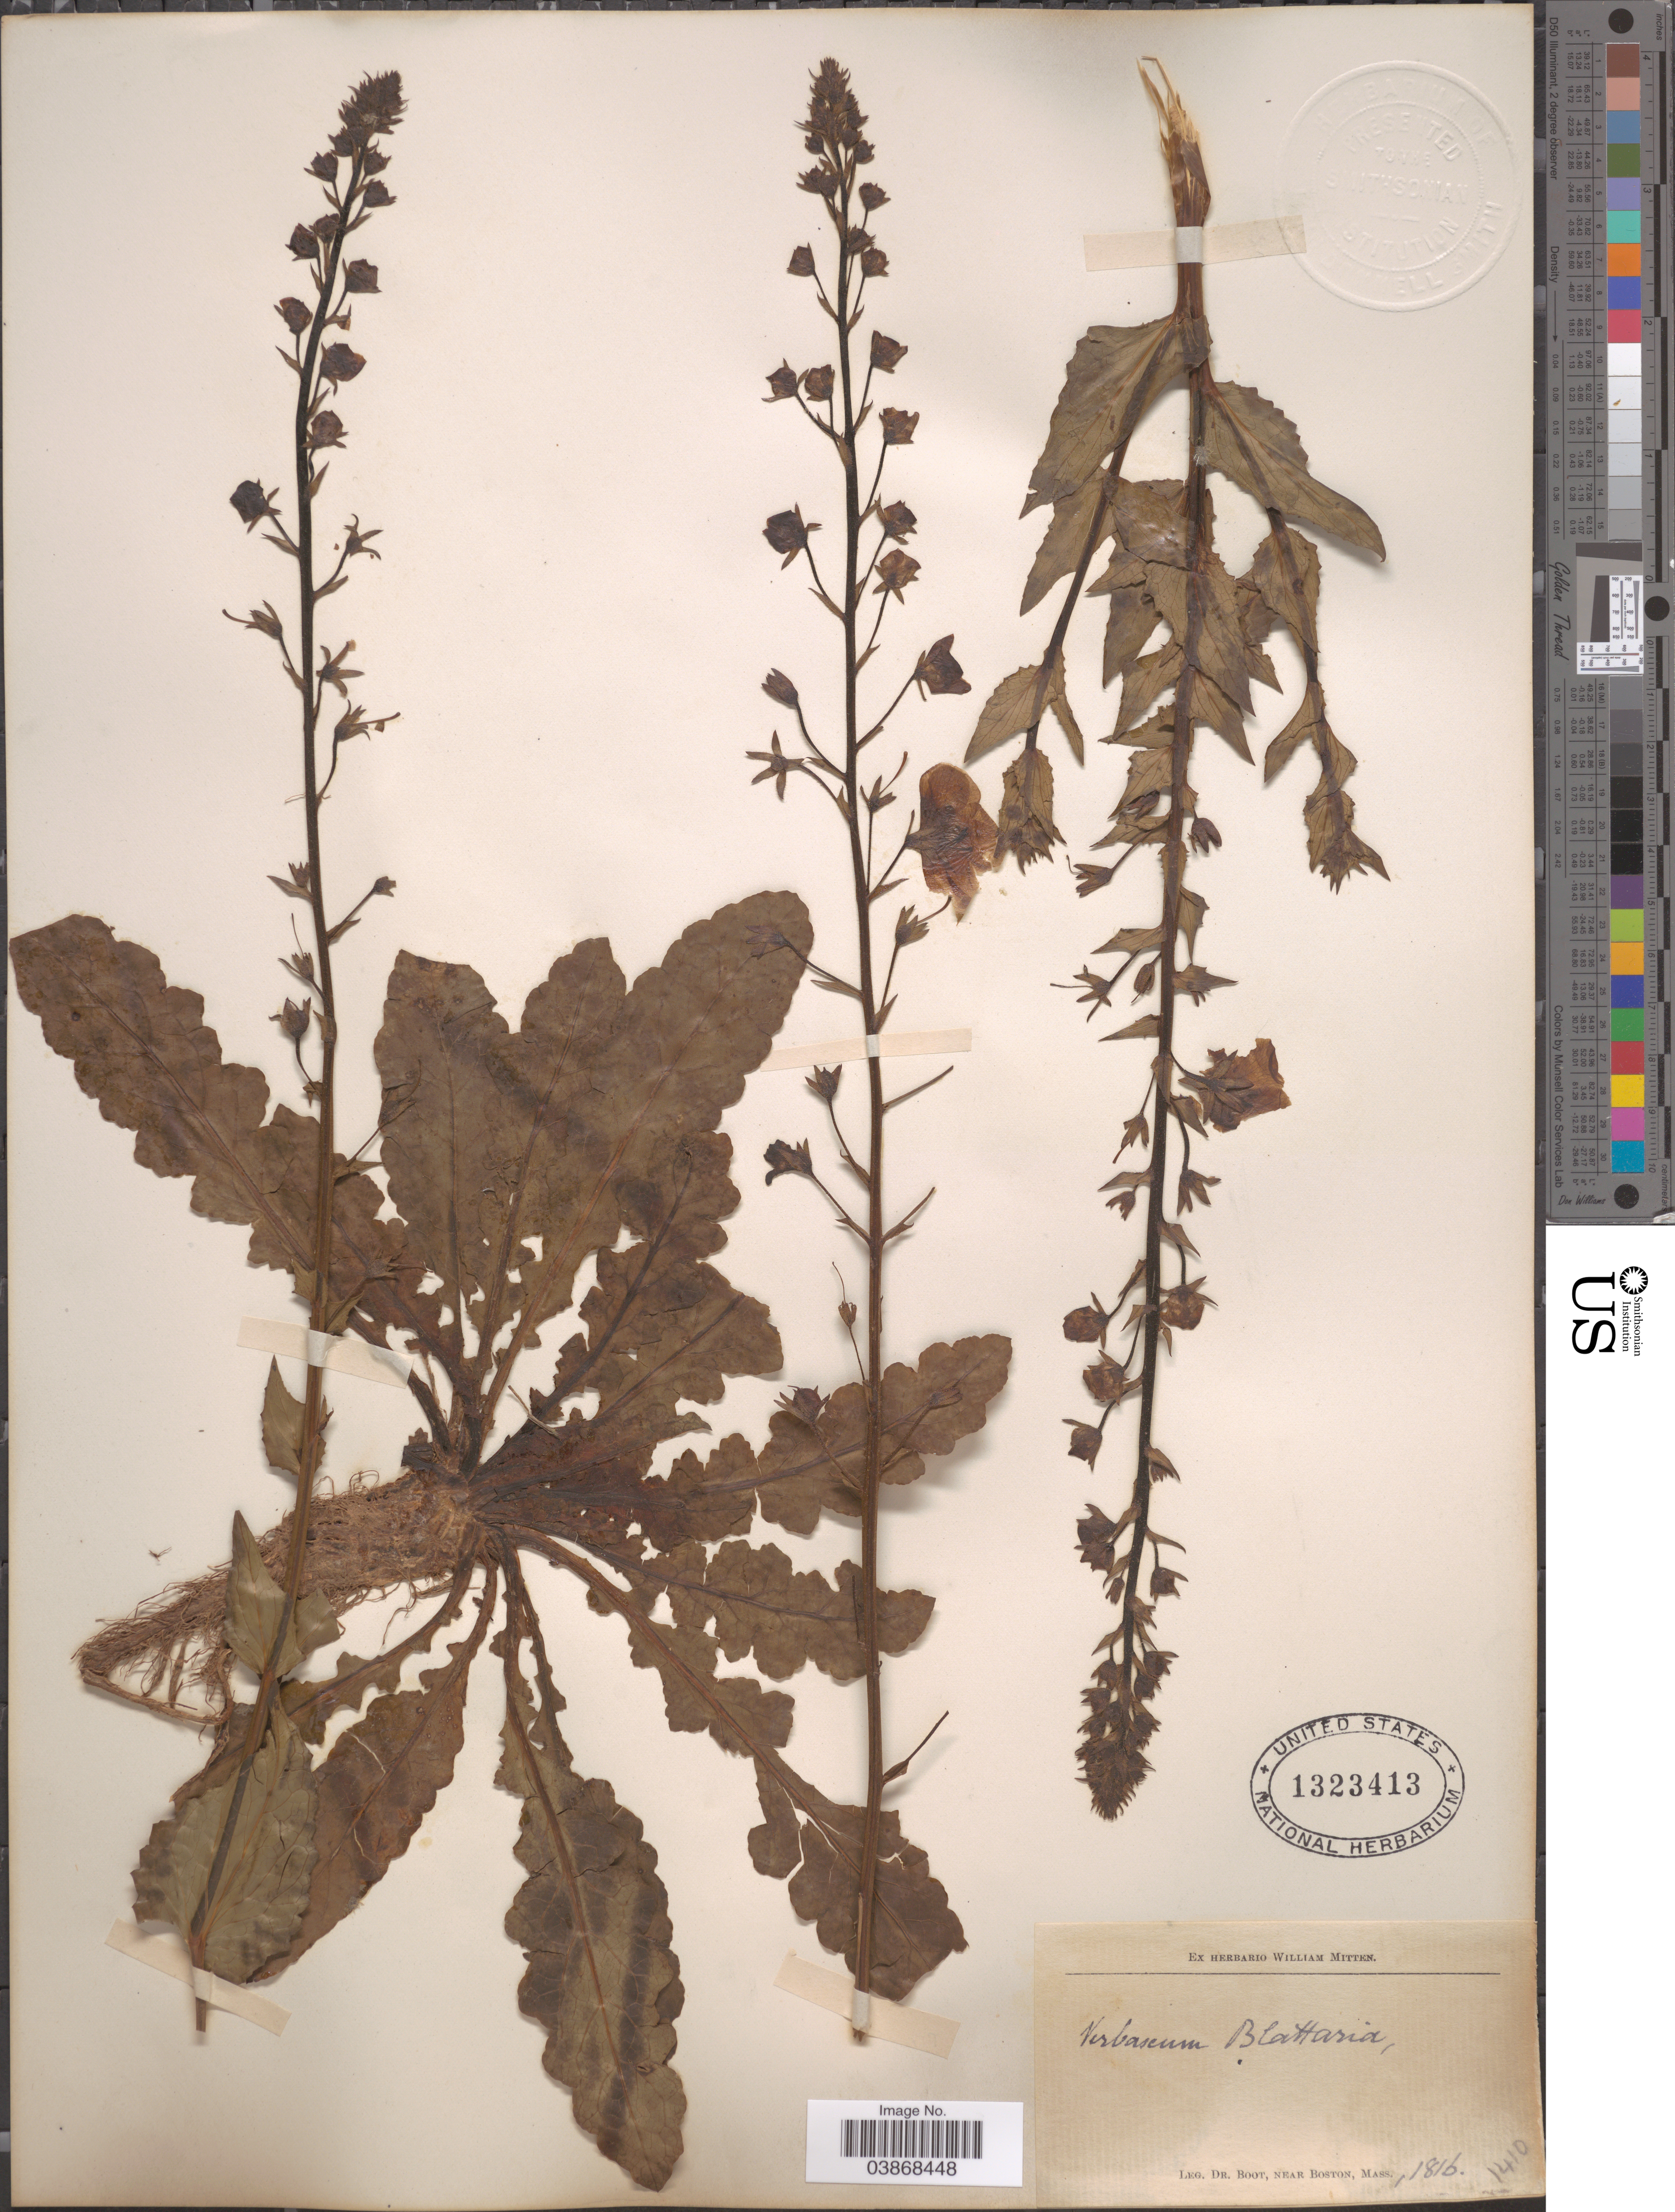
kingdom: Plantae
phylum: Tracheophyta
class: Magnoliopsida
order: Lamiales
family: Scrophulariaceae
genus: Verbascum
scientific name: Verbascum blattaria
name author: L.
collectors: Boot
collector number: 1410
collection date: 1816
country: United States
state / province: Massachusetts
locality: Near Boston.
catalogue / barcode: US 1323413